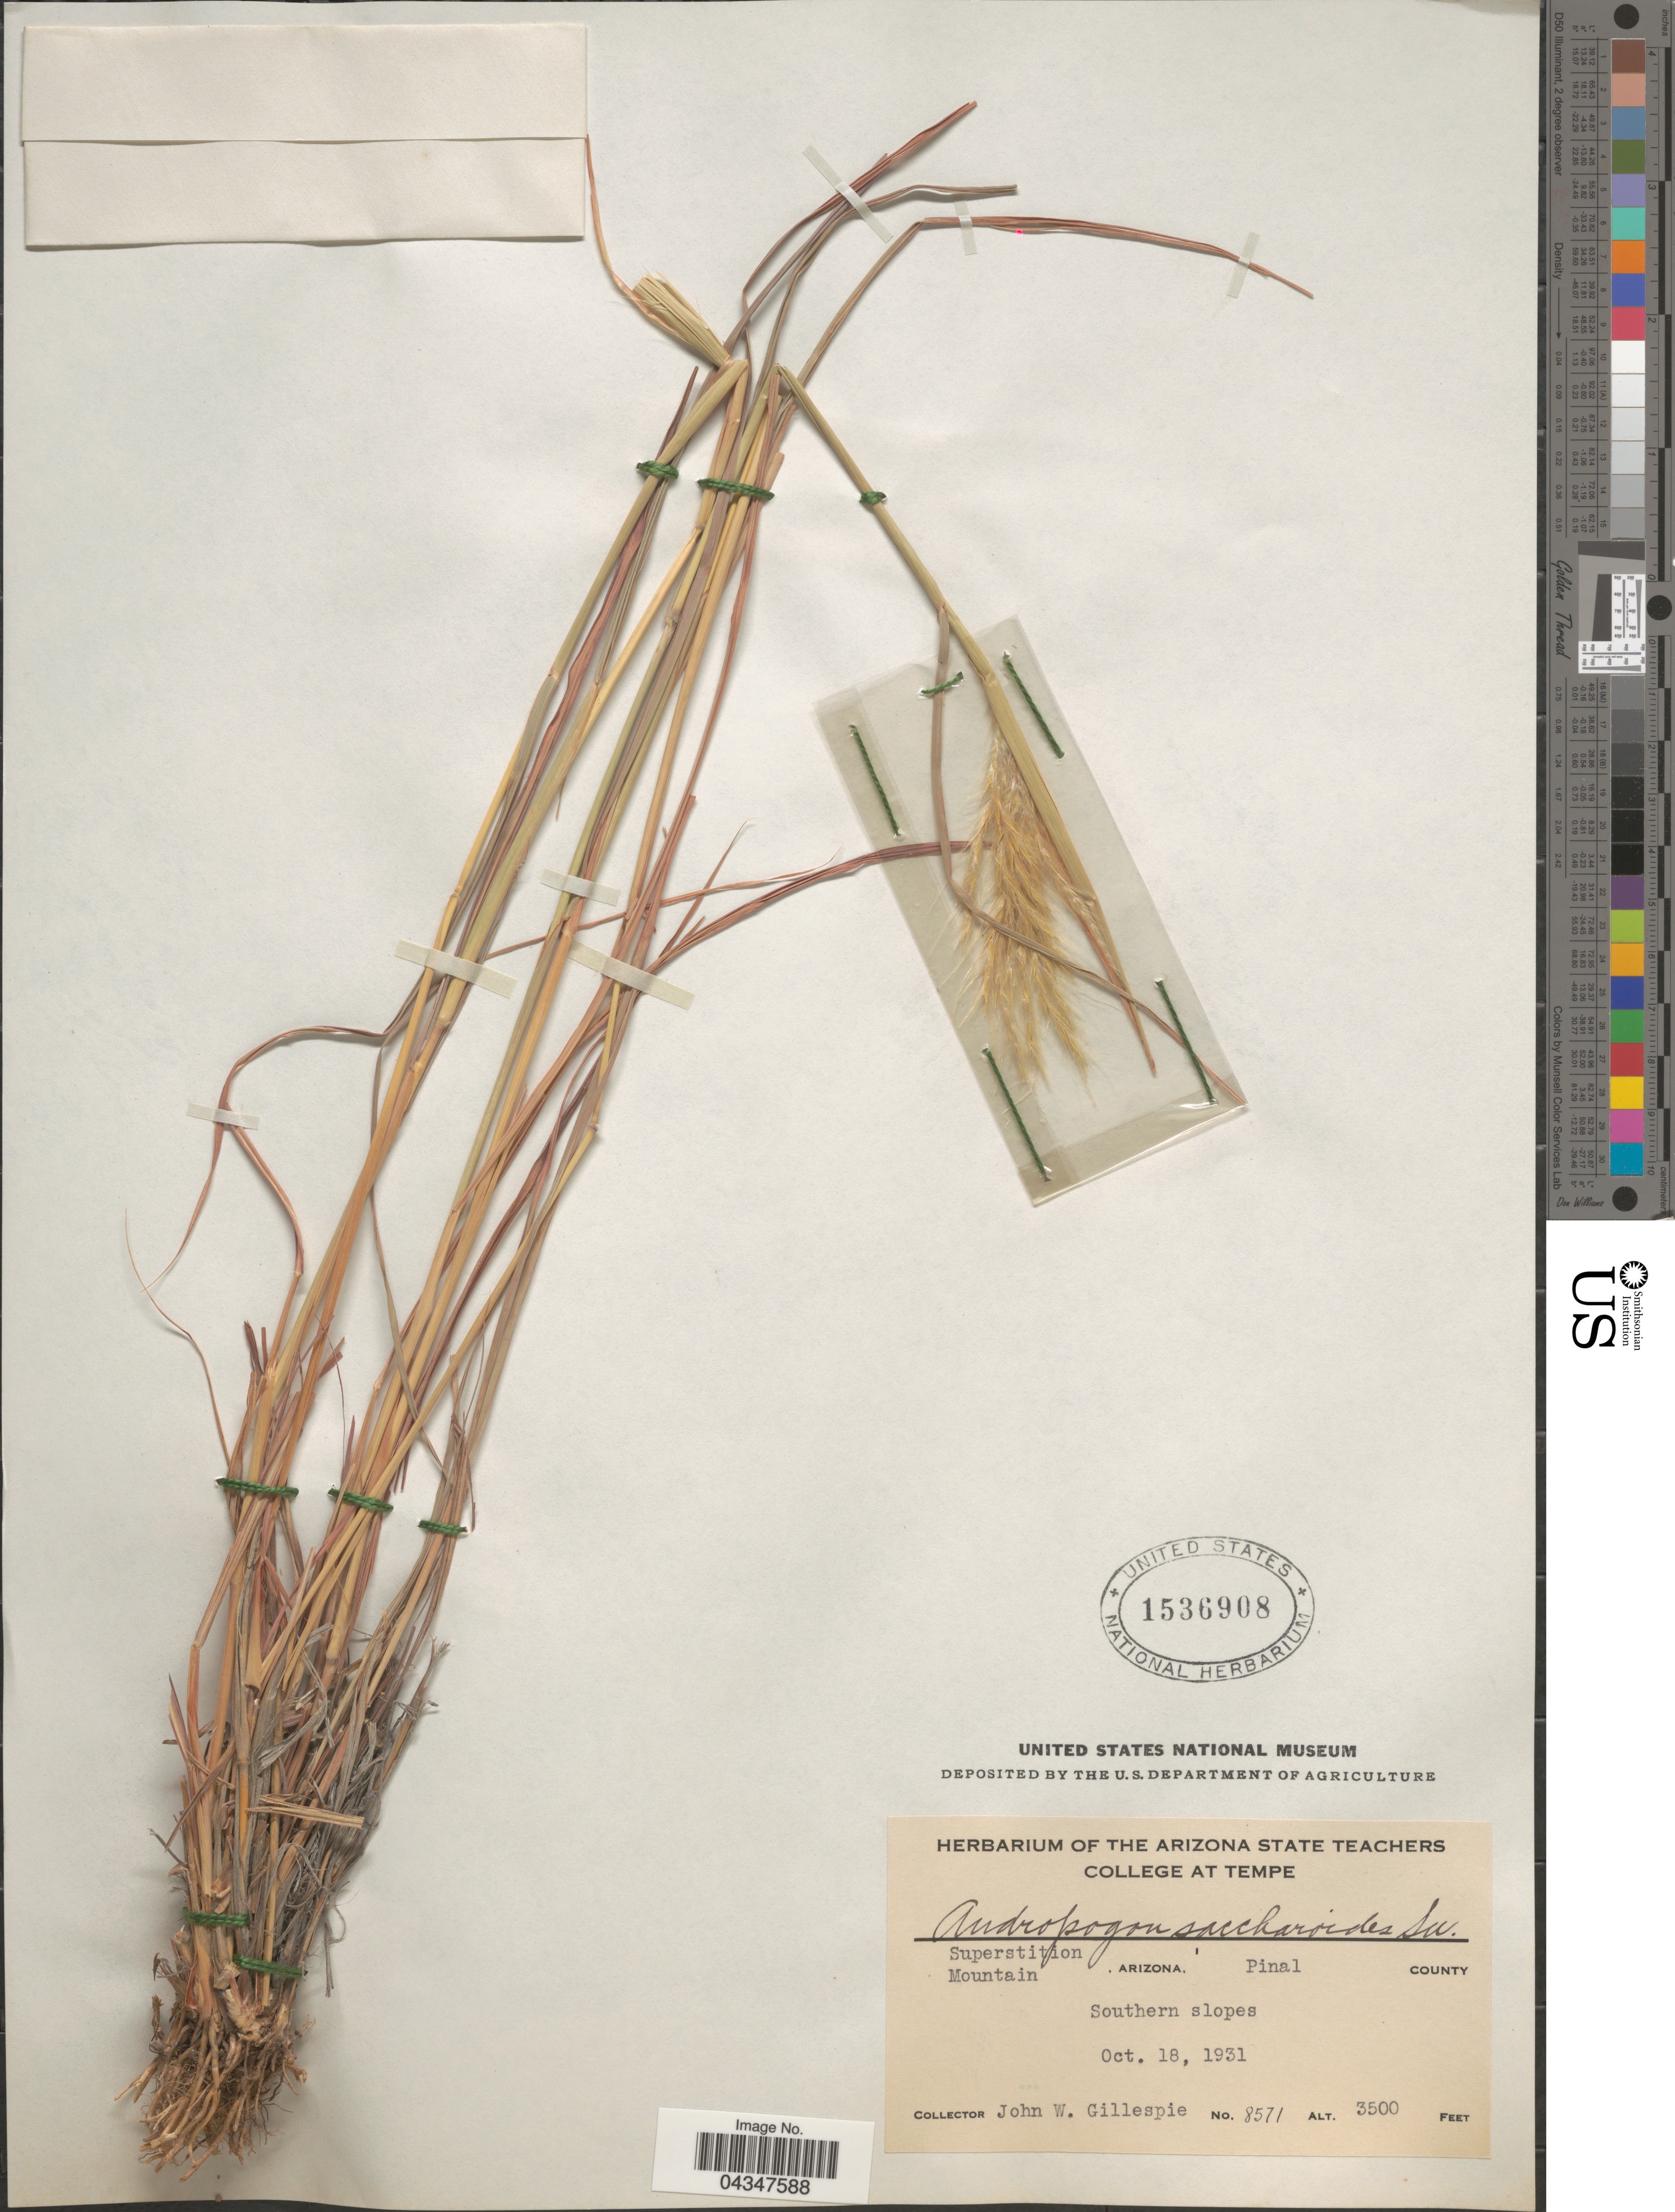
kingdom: Plantae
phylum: Tracheophyta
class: Liliopsida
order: Poales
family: Poaceae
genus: Bothriochloa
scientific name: Bothriochloa barbinodis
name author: (Lag.) Herter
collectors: J. W. Gillespie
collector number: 8571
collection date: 1931-10-18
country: United States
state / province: Arizona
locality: Superstition Mountain, Pinal County. Southern slopes.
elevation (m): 1067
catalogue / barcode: US 1536908